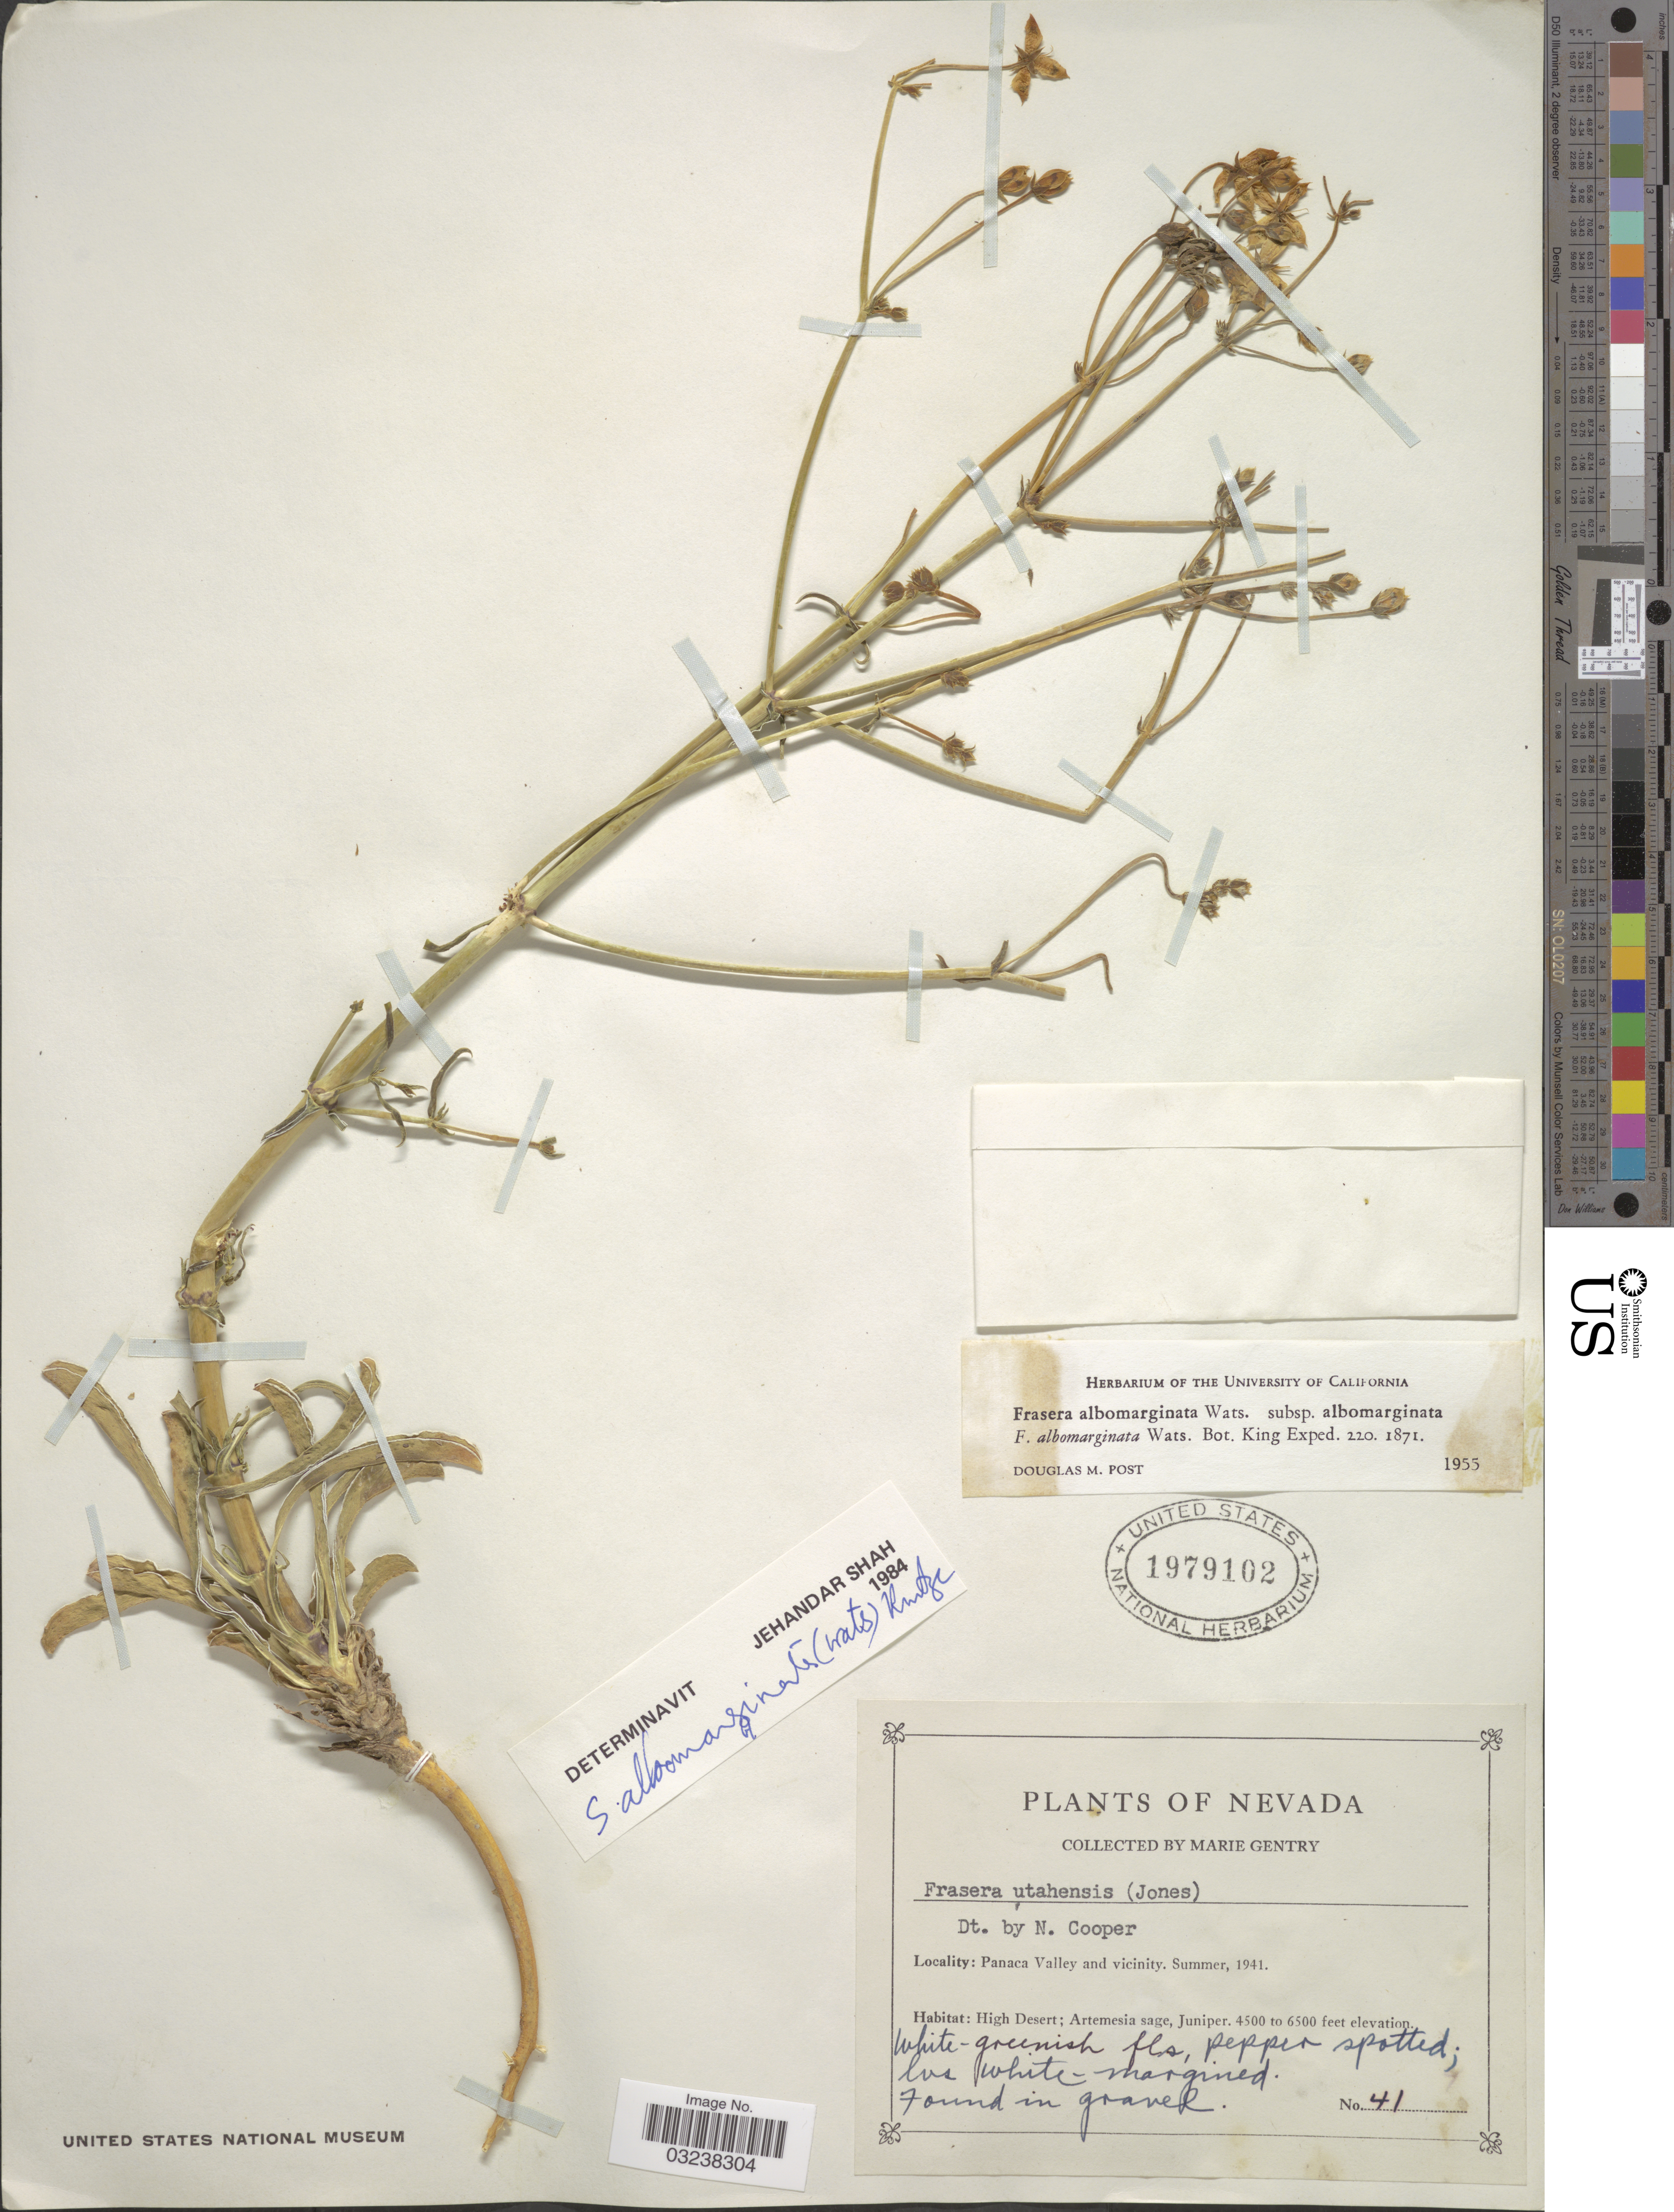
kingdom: Plantae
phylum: Tracheophyta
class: Magnoliopsida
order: Gentianales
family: Gentianaceae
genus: Swertia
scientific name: Swertia albomarginata subsp. albomarginata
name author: (S. Watson) Kuntze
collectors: M. Gentry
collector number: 41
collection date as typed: Summer, 1941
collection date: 1941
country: United States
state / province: Nevada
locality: Panaca Valley and vicinity. High Desert; Artemesia sage, Juniper.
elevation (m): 1372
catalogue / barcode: US 1979102